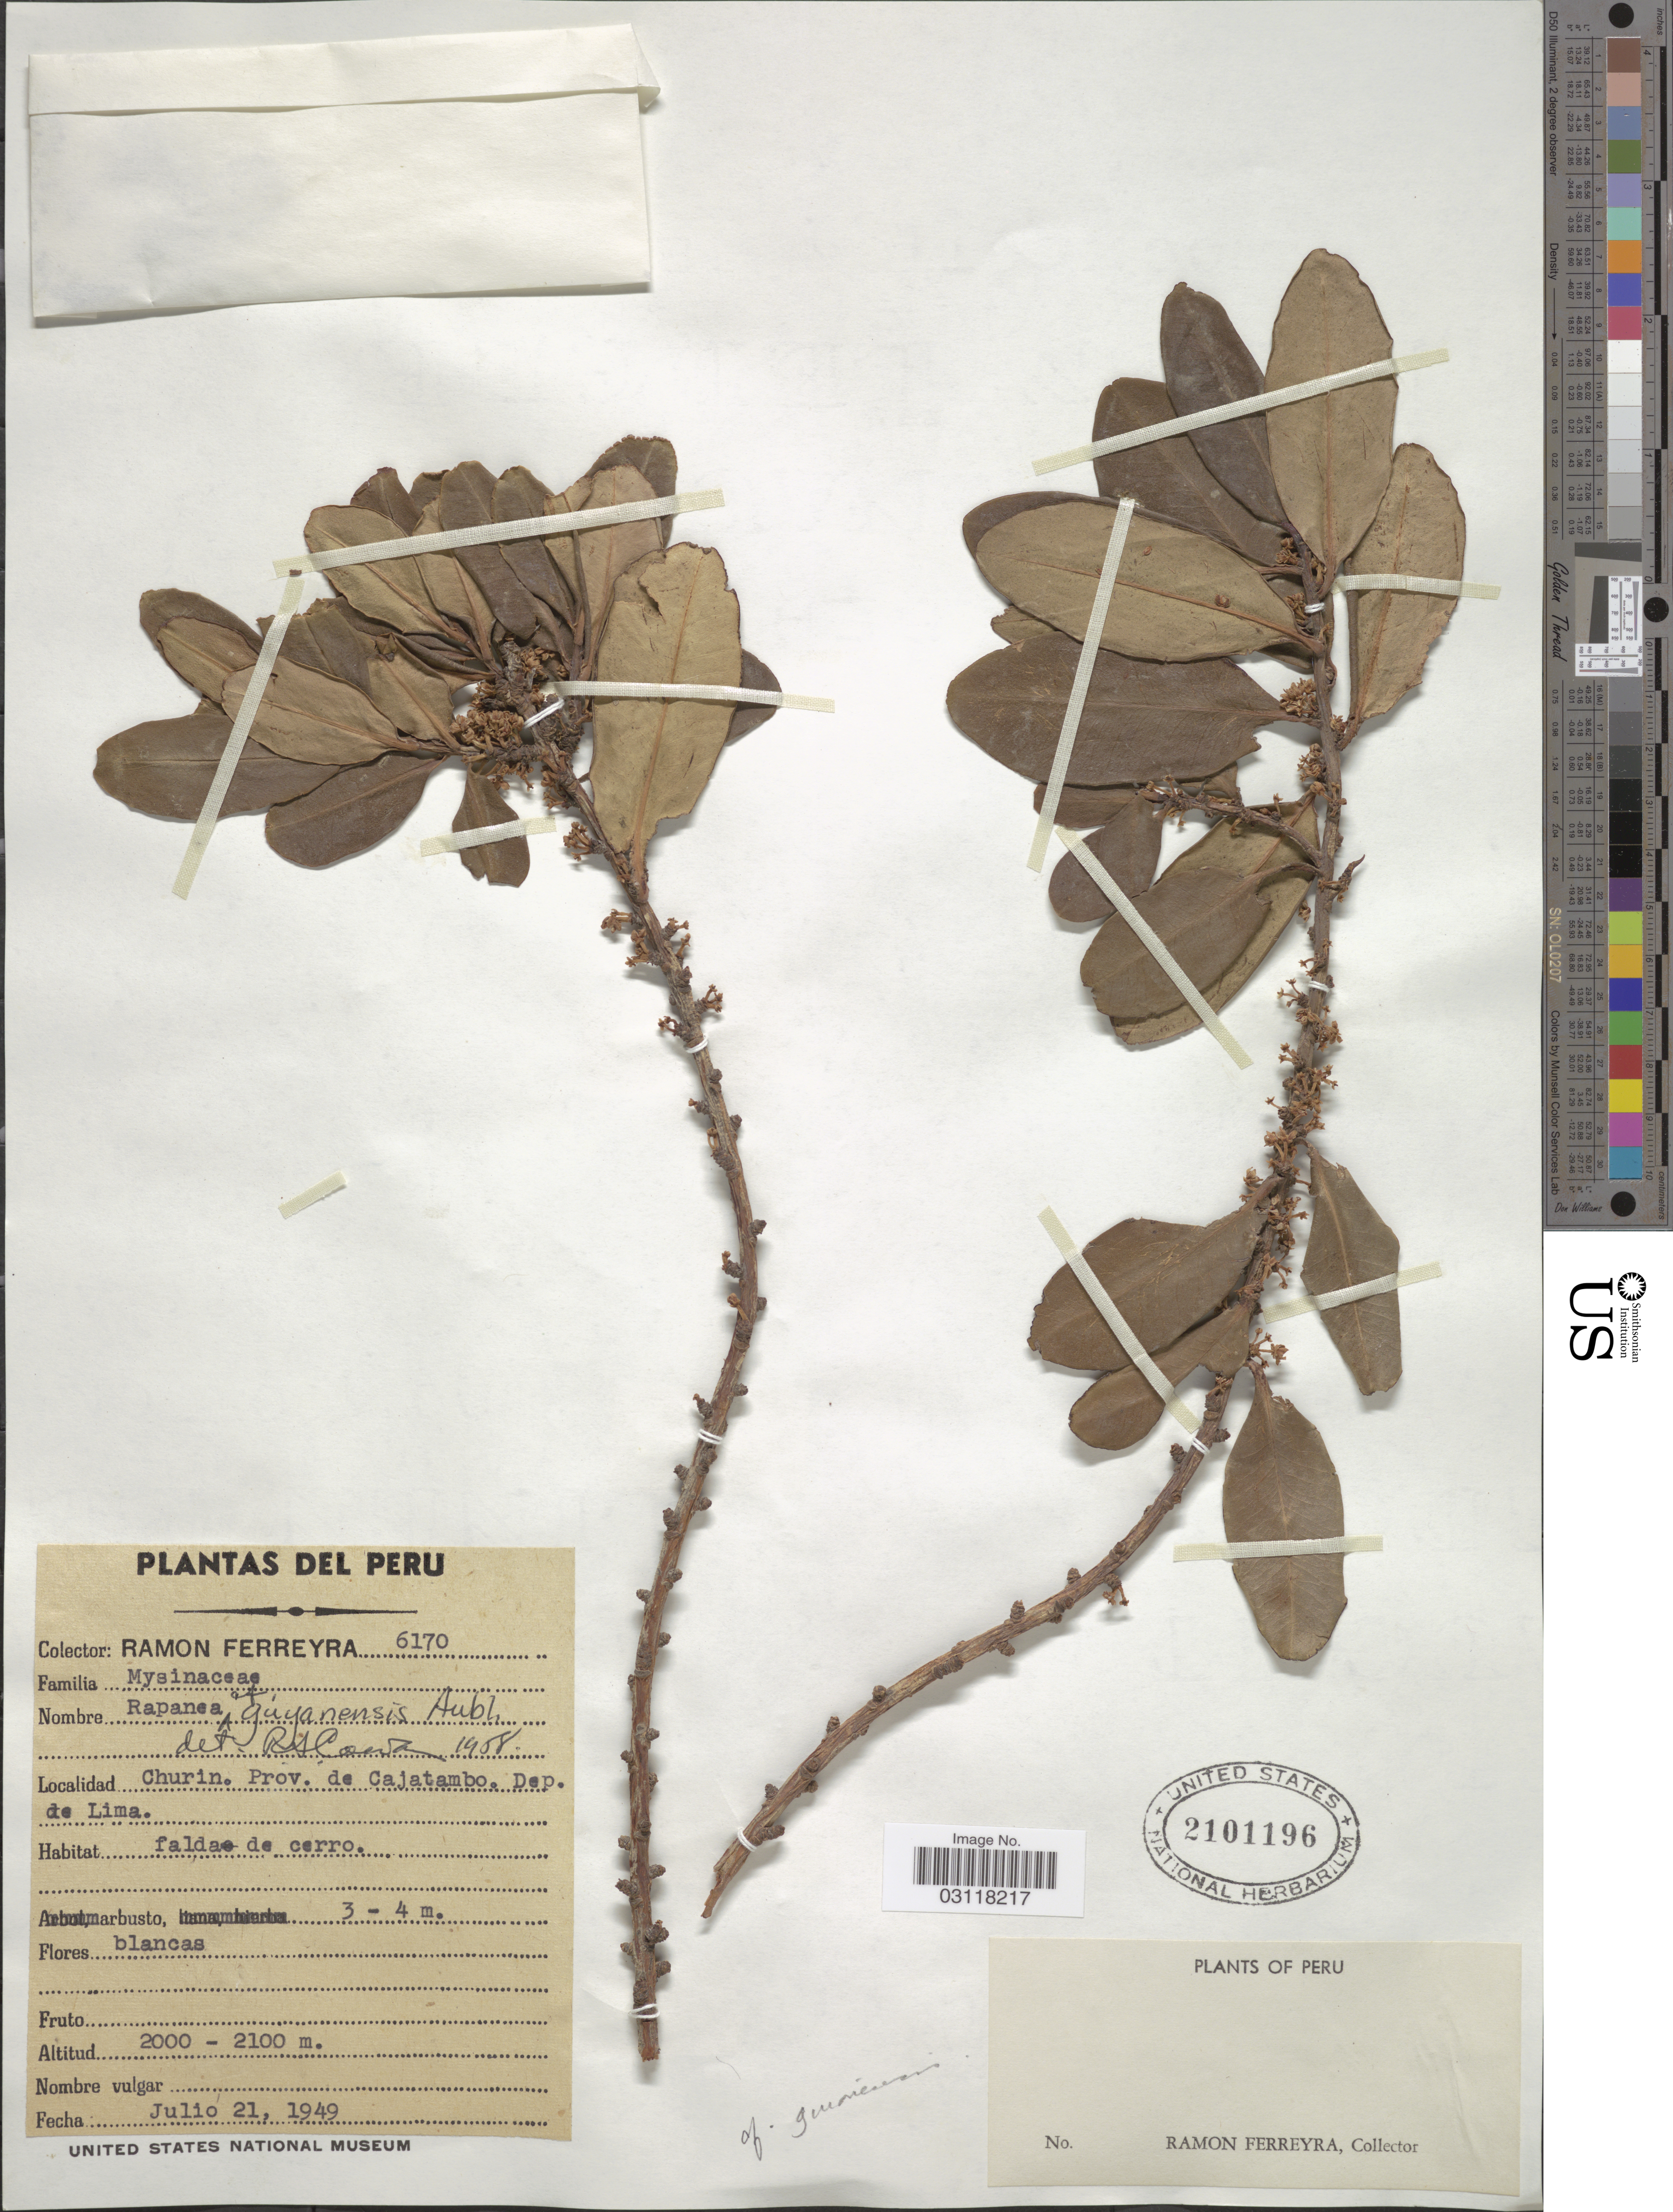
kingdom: Plantae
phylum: Tracheophyta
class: Magnoliopsida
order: Ericales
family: Primulaceae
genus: Rapanea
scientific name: Rapanea guianensis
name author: Aubl.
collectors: R. A. Ferreyra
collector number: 6170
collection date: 1949-07-21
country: Peru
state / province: Lima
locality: Churin. Prov. de Cajatambo. Dep. de Lima.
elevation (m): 2000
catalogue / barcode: US 2101196